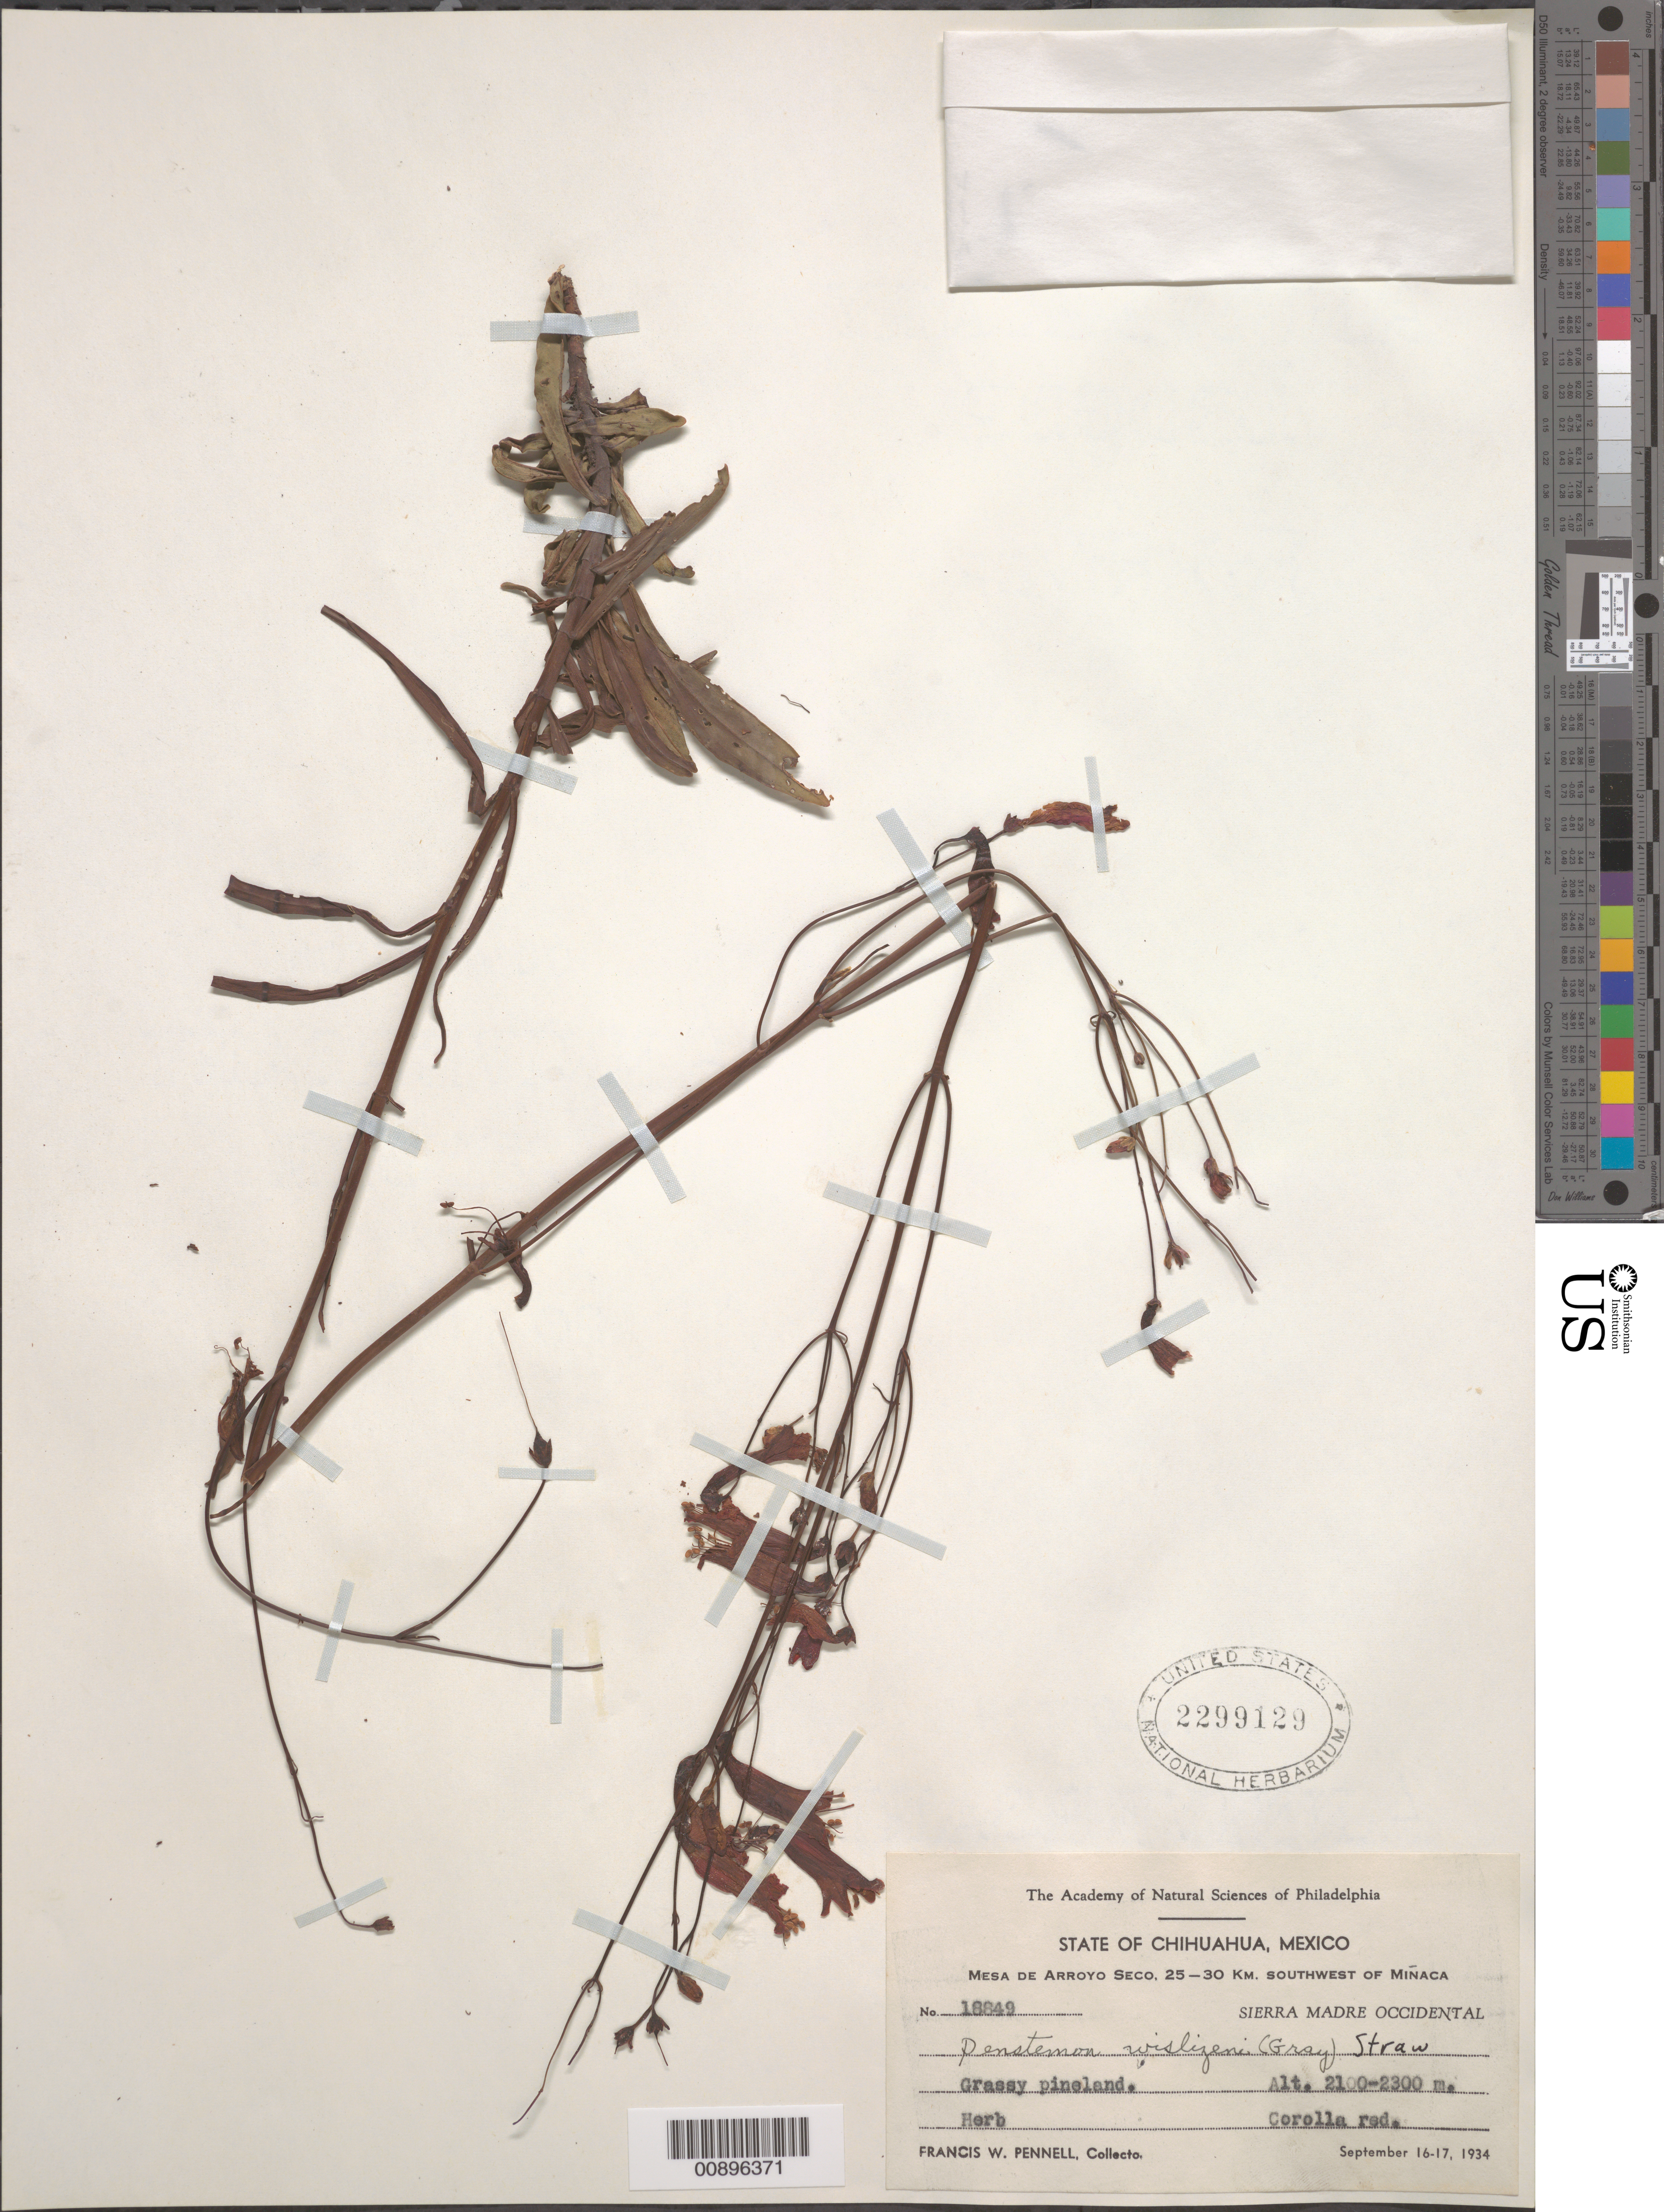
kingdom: Plantae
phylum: Tracheophyta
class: Magnoliopsida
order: Lamiales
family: Plantaginaceae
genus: Penstemon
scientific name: Penstemon wislizenii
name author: (A. Gray) Straw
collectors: F. W. Pennell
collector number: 18849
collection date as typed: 16 Sep 1934 to 17 Sep 1934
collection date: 1934-09-16/1934-09-17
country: Mexico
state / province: Chihuahua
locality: Mesa de Arroyo Seco, 25-30 km. southwest of Miñaca. Sierra Madre Occidental, Chihuahua.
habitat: Grassy pineland.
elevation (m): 2300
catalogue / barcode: US 2299129